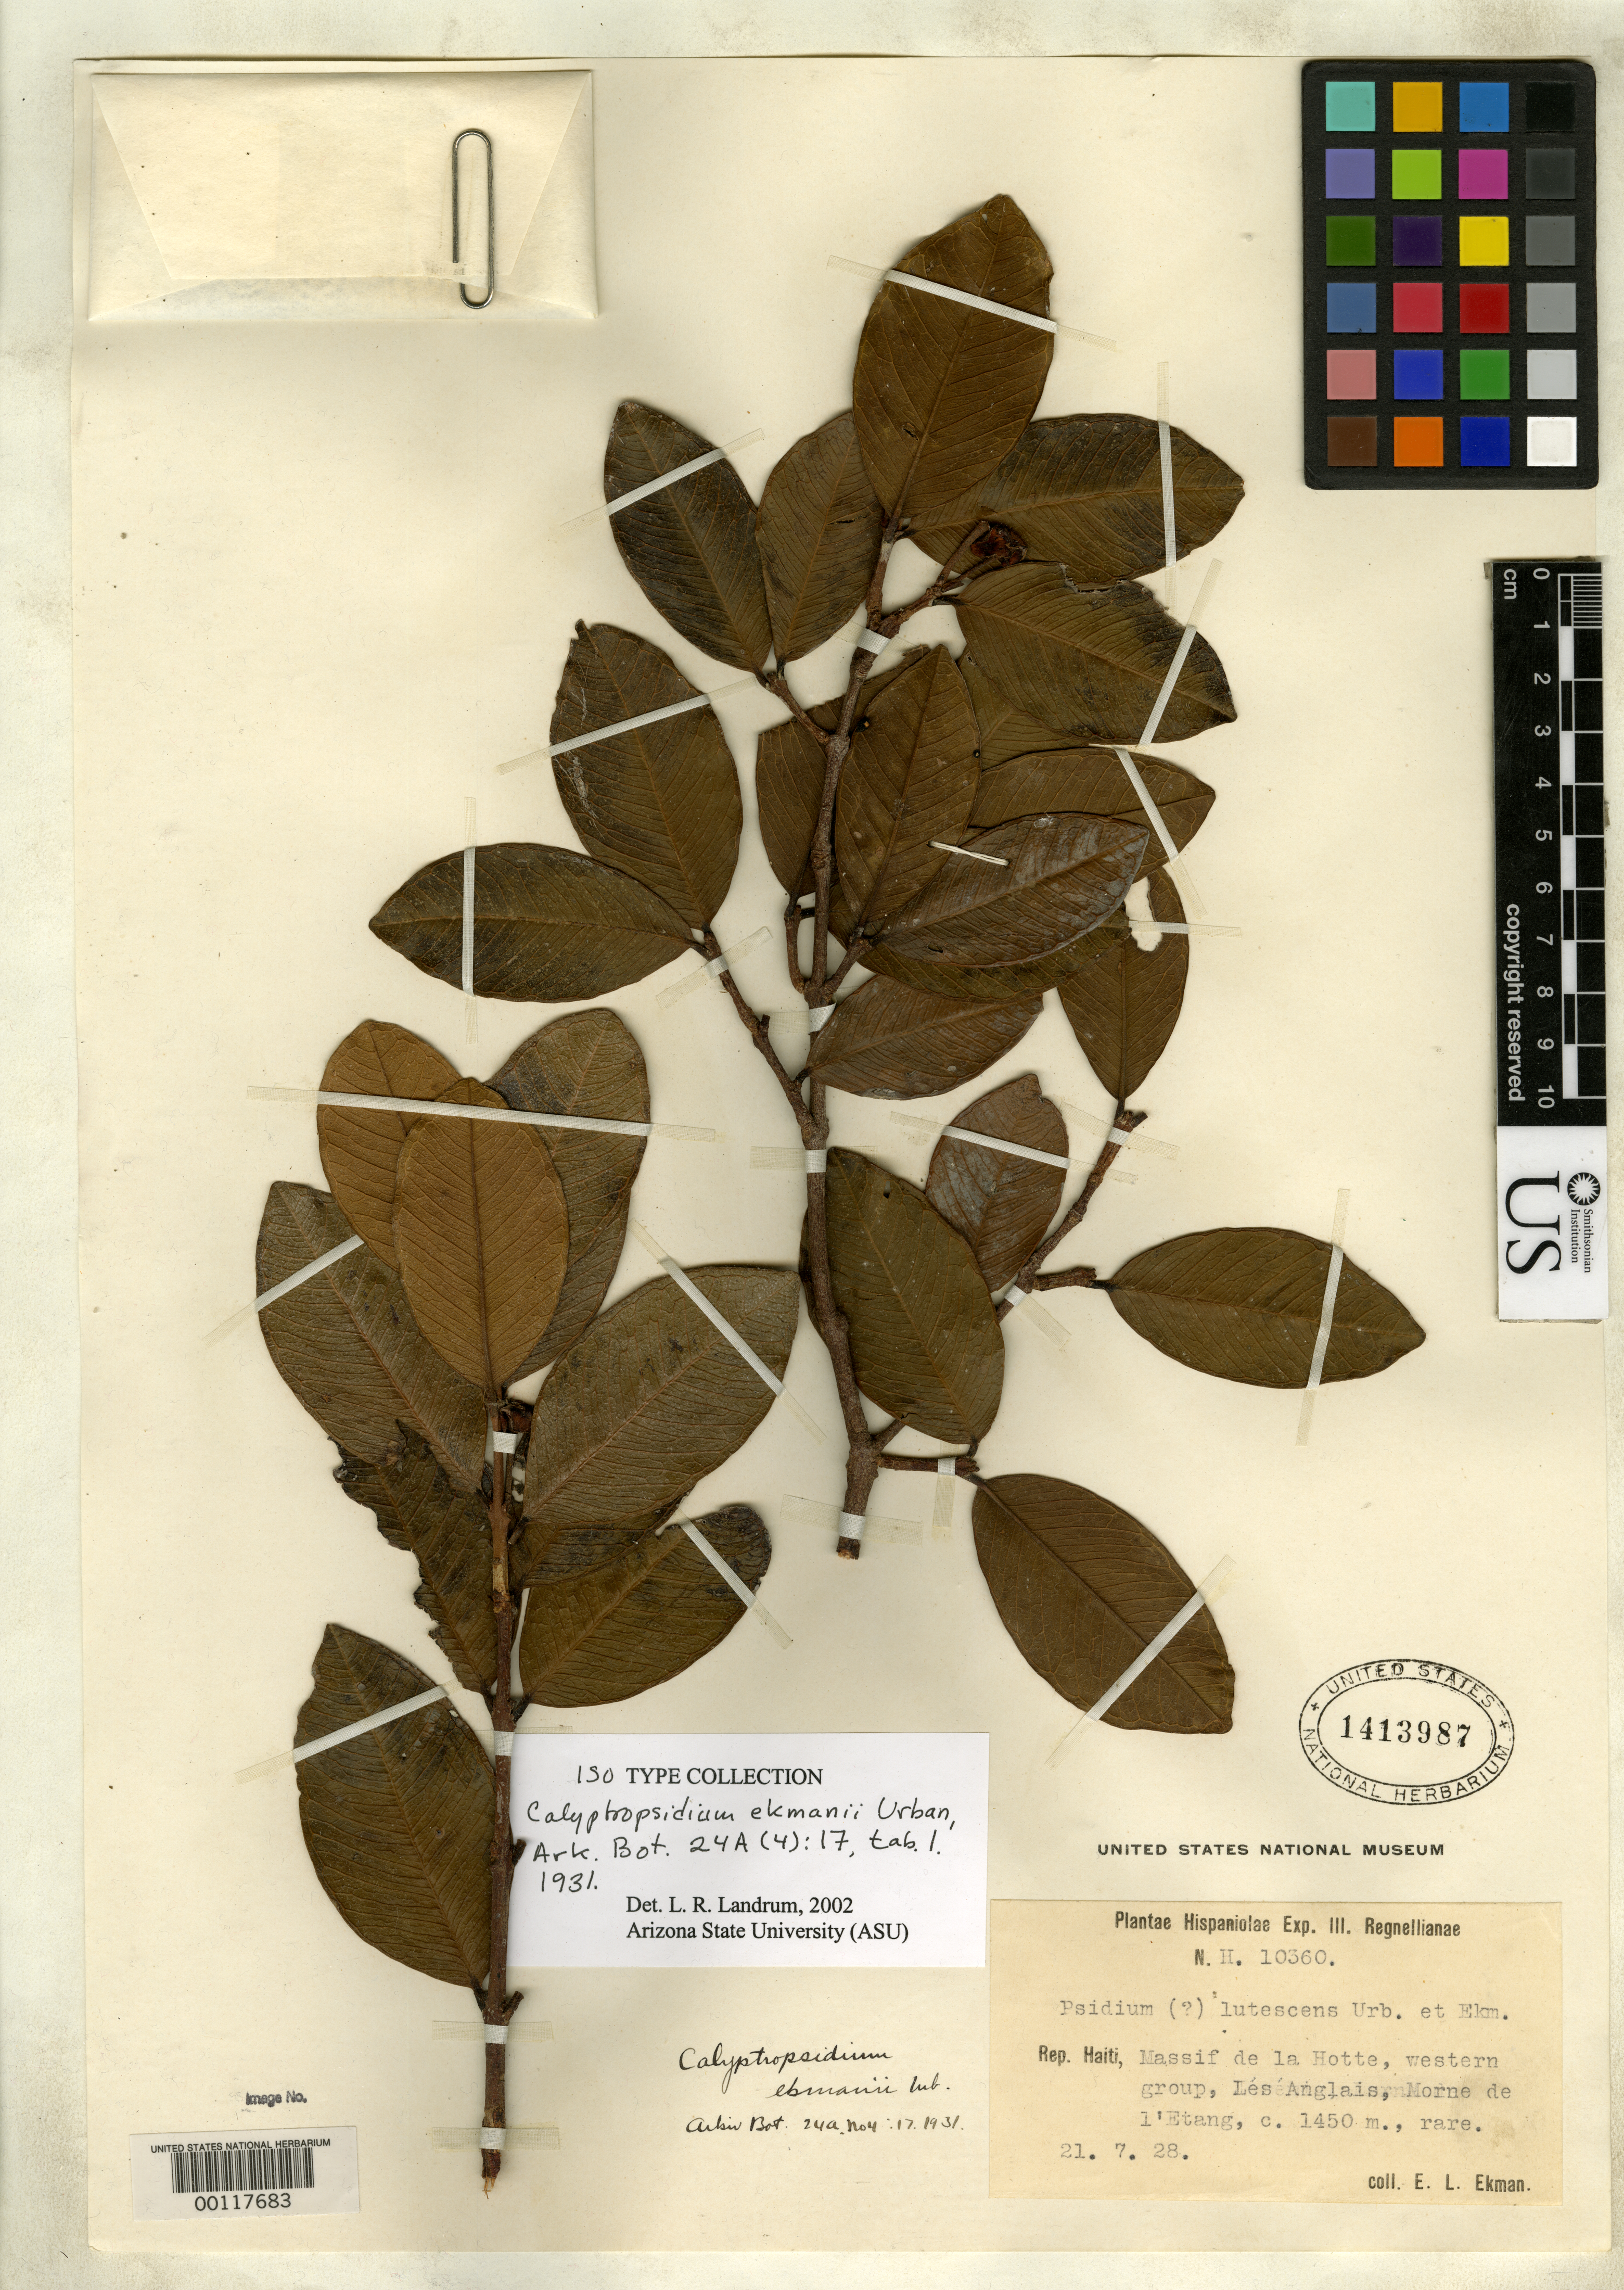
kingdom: Plantae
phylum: Tracheophyta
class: Magnoliopsida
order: Myrtales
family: Myrtaceae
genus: Calyptropsidium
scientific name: Calyptropsidium ekmanii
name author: Urb.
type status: Isotype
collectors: E. L. Ekman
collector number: H 10360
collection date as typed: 21 Jul 1928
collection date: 1928-07-21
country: Haiti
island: Hispaniola Island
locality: Massif de la Hotte, western group, Les Anglais, Morne de l'Etang.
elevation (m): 1450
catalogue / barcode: US 1413987